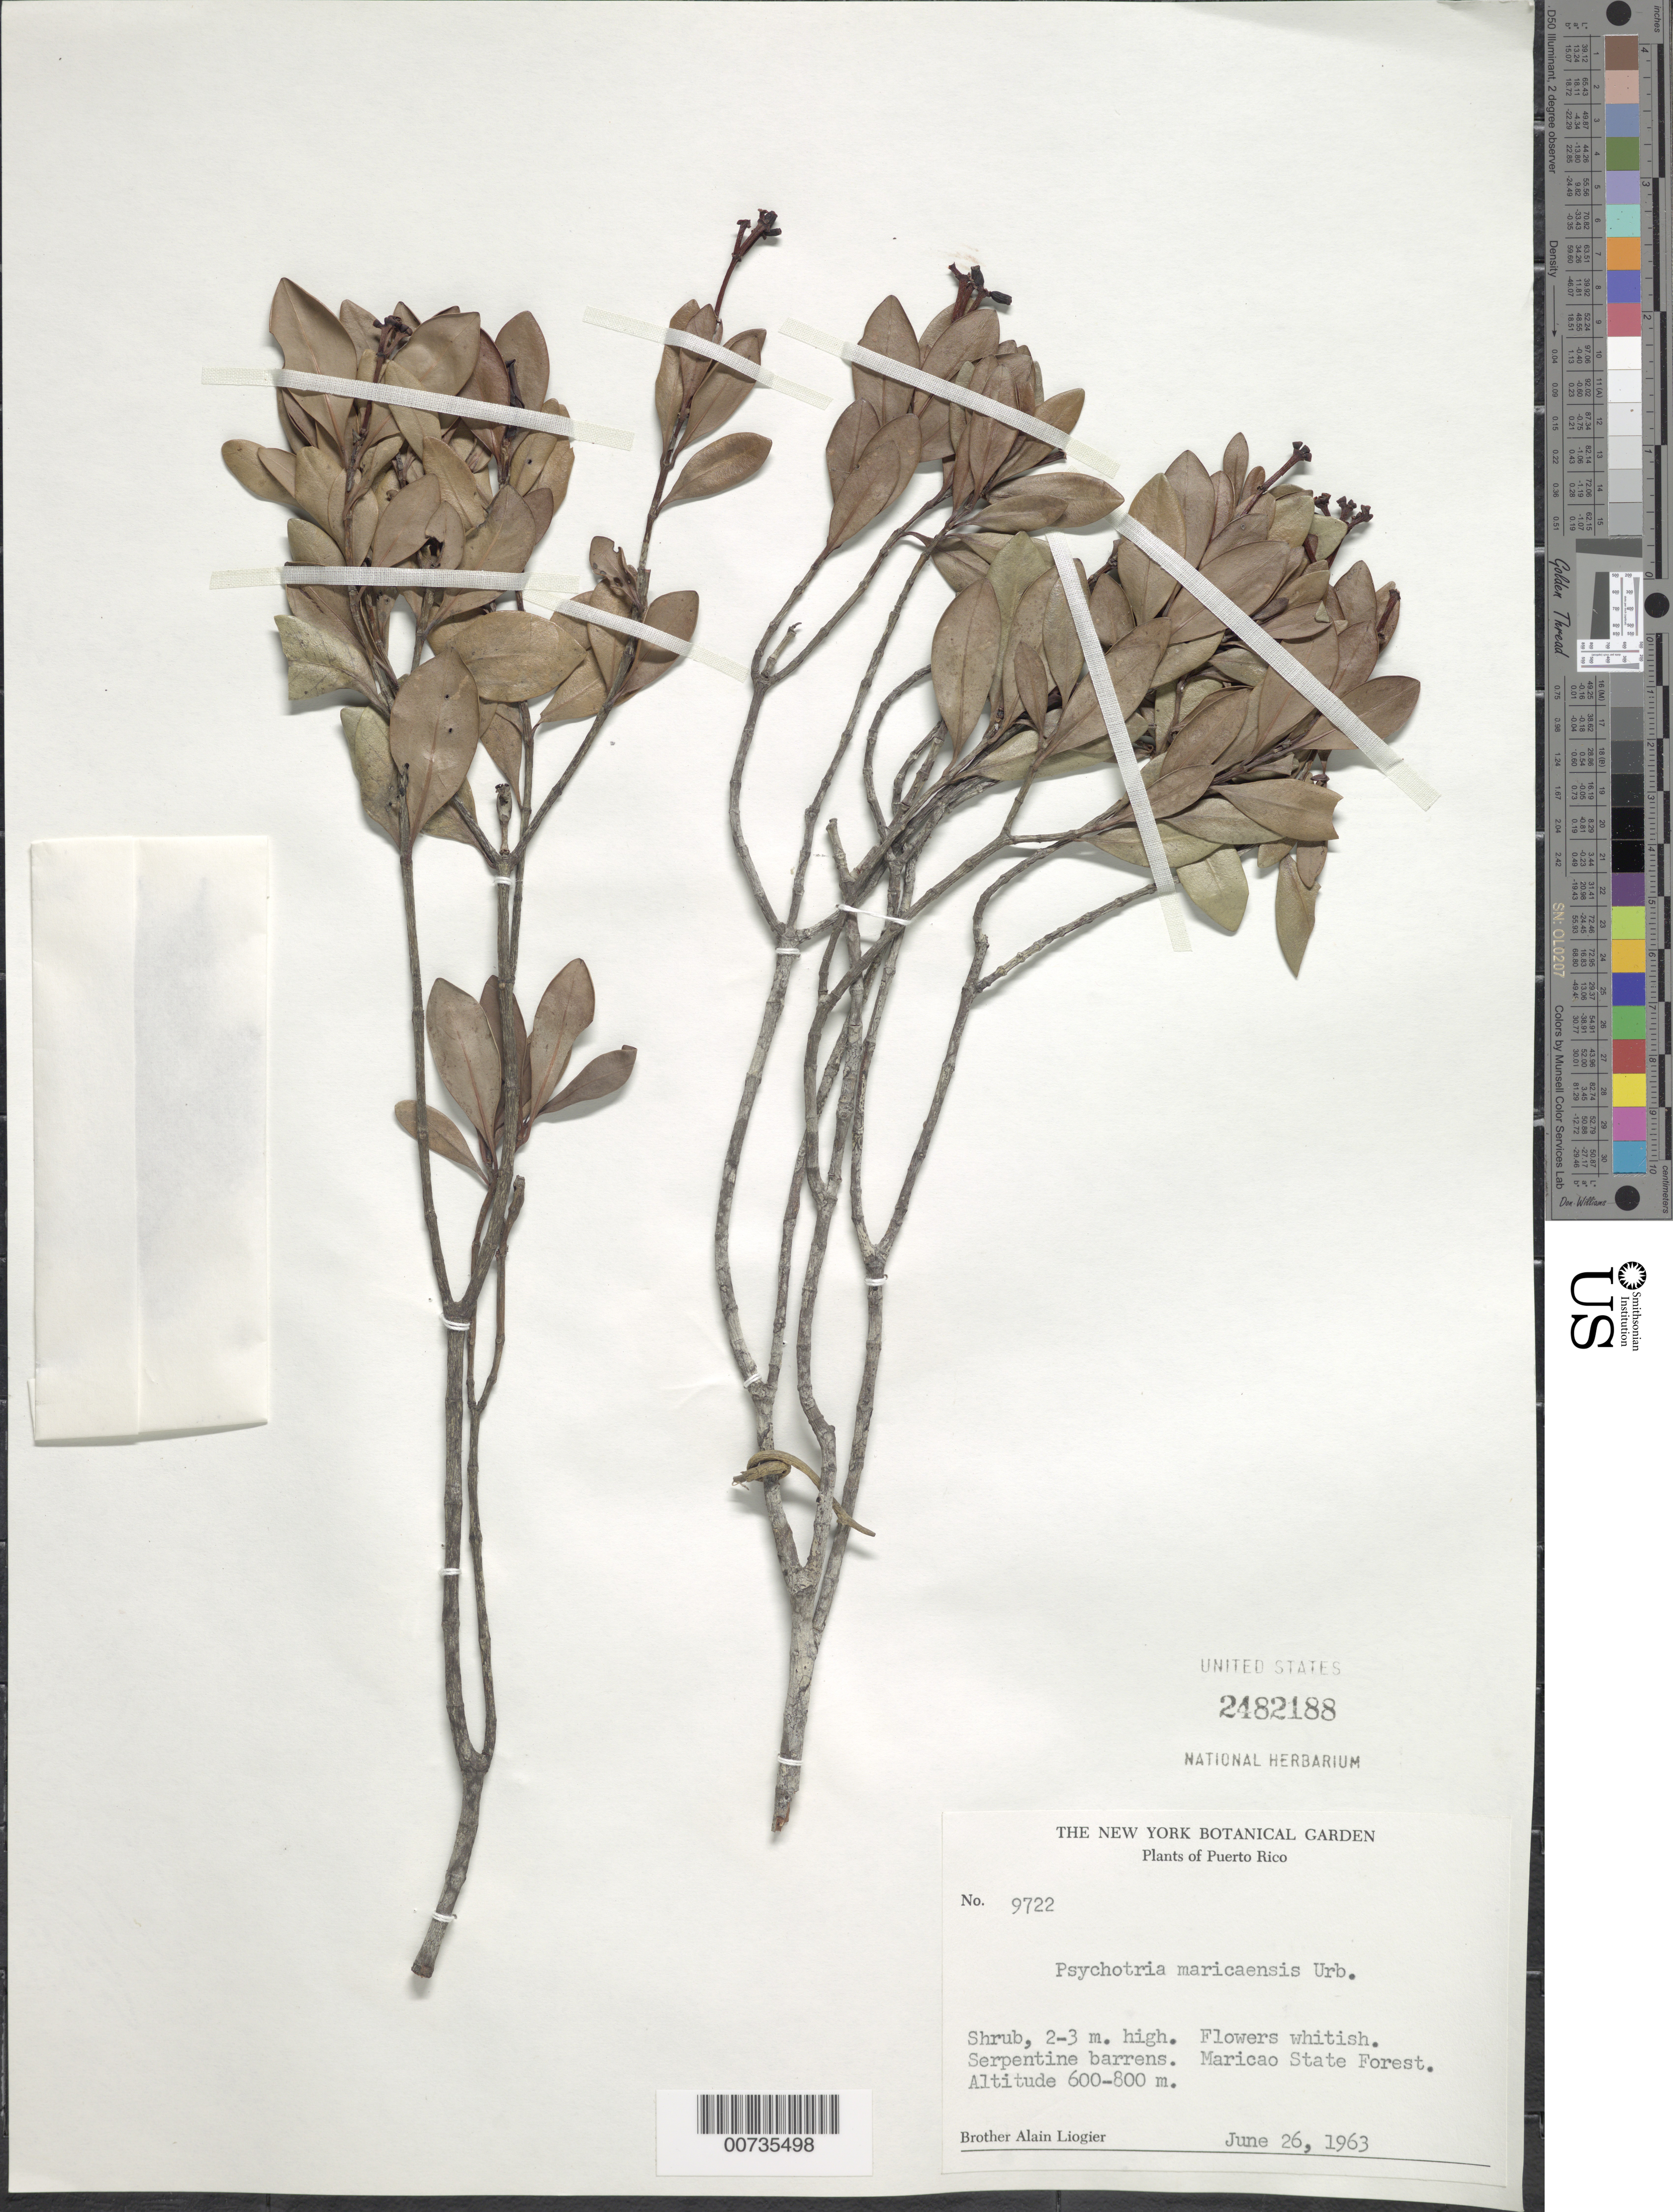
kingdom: Plantae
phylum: Tracheophyta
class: Magnoliopsida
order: Gentianales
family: Rubiaceae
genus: Psychotria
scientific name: Psychotria maricaensis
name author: Urb.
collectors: A. H. Liogier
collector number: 9722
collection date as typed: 26 Jun 1963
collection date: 1963-06-26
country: Puerto Rico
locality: Maricao State Forest.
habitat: Serpentine barrens.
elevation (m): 600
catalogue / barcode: US 2482188